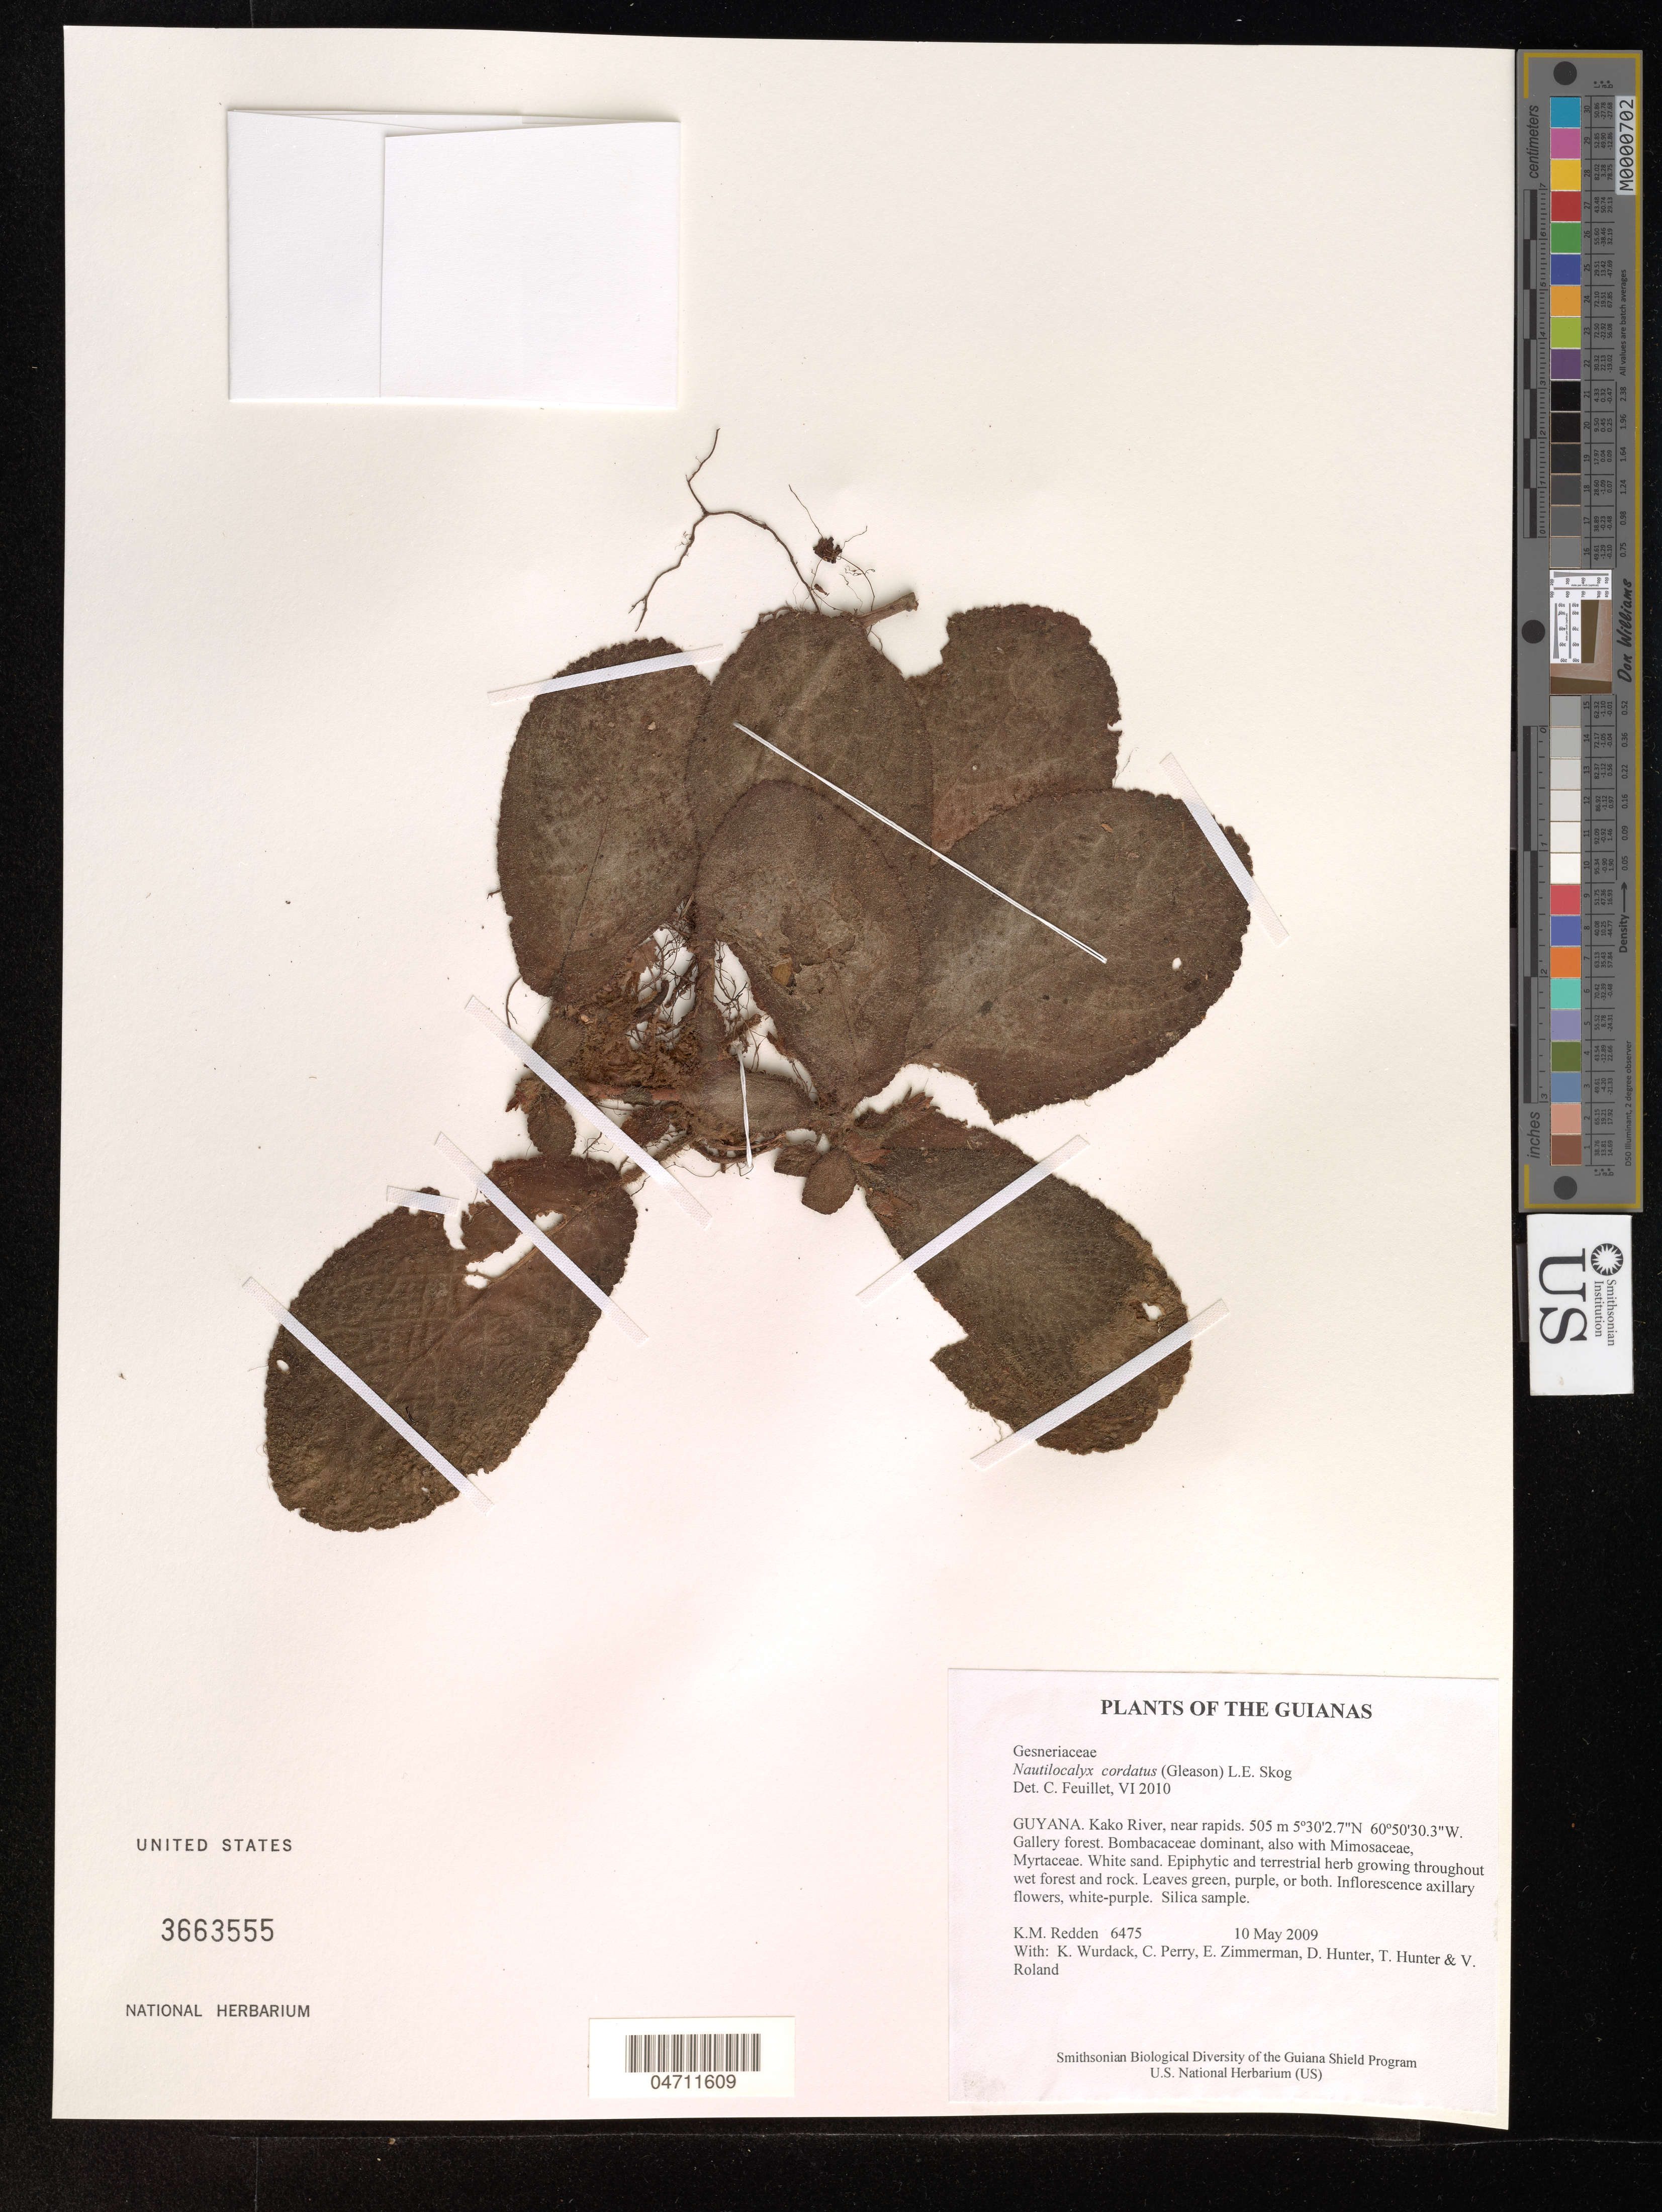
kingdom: Plantae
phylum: Tracheophyta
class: Magnoliopsida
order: Lamiales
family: Gesneriaceae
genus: Centrosolenia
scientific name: Centrosolenia hirsuta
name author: Benth.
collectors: K. M. Redden, K. Wurdack, C. Perry, E. Zimmerman, D. Hunter, T. Hunter & V. Roland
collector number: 6475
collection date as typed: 10 May 2009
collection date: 2009-05-10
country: Guyana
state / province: Cuyuni-Mazaruni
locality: Kako River, near rapids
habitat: Gallery forest. Bombacaceae dominant, also with Mimosaceae, Myrtaceae. White sand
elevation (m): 505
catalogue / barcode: US 3663555